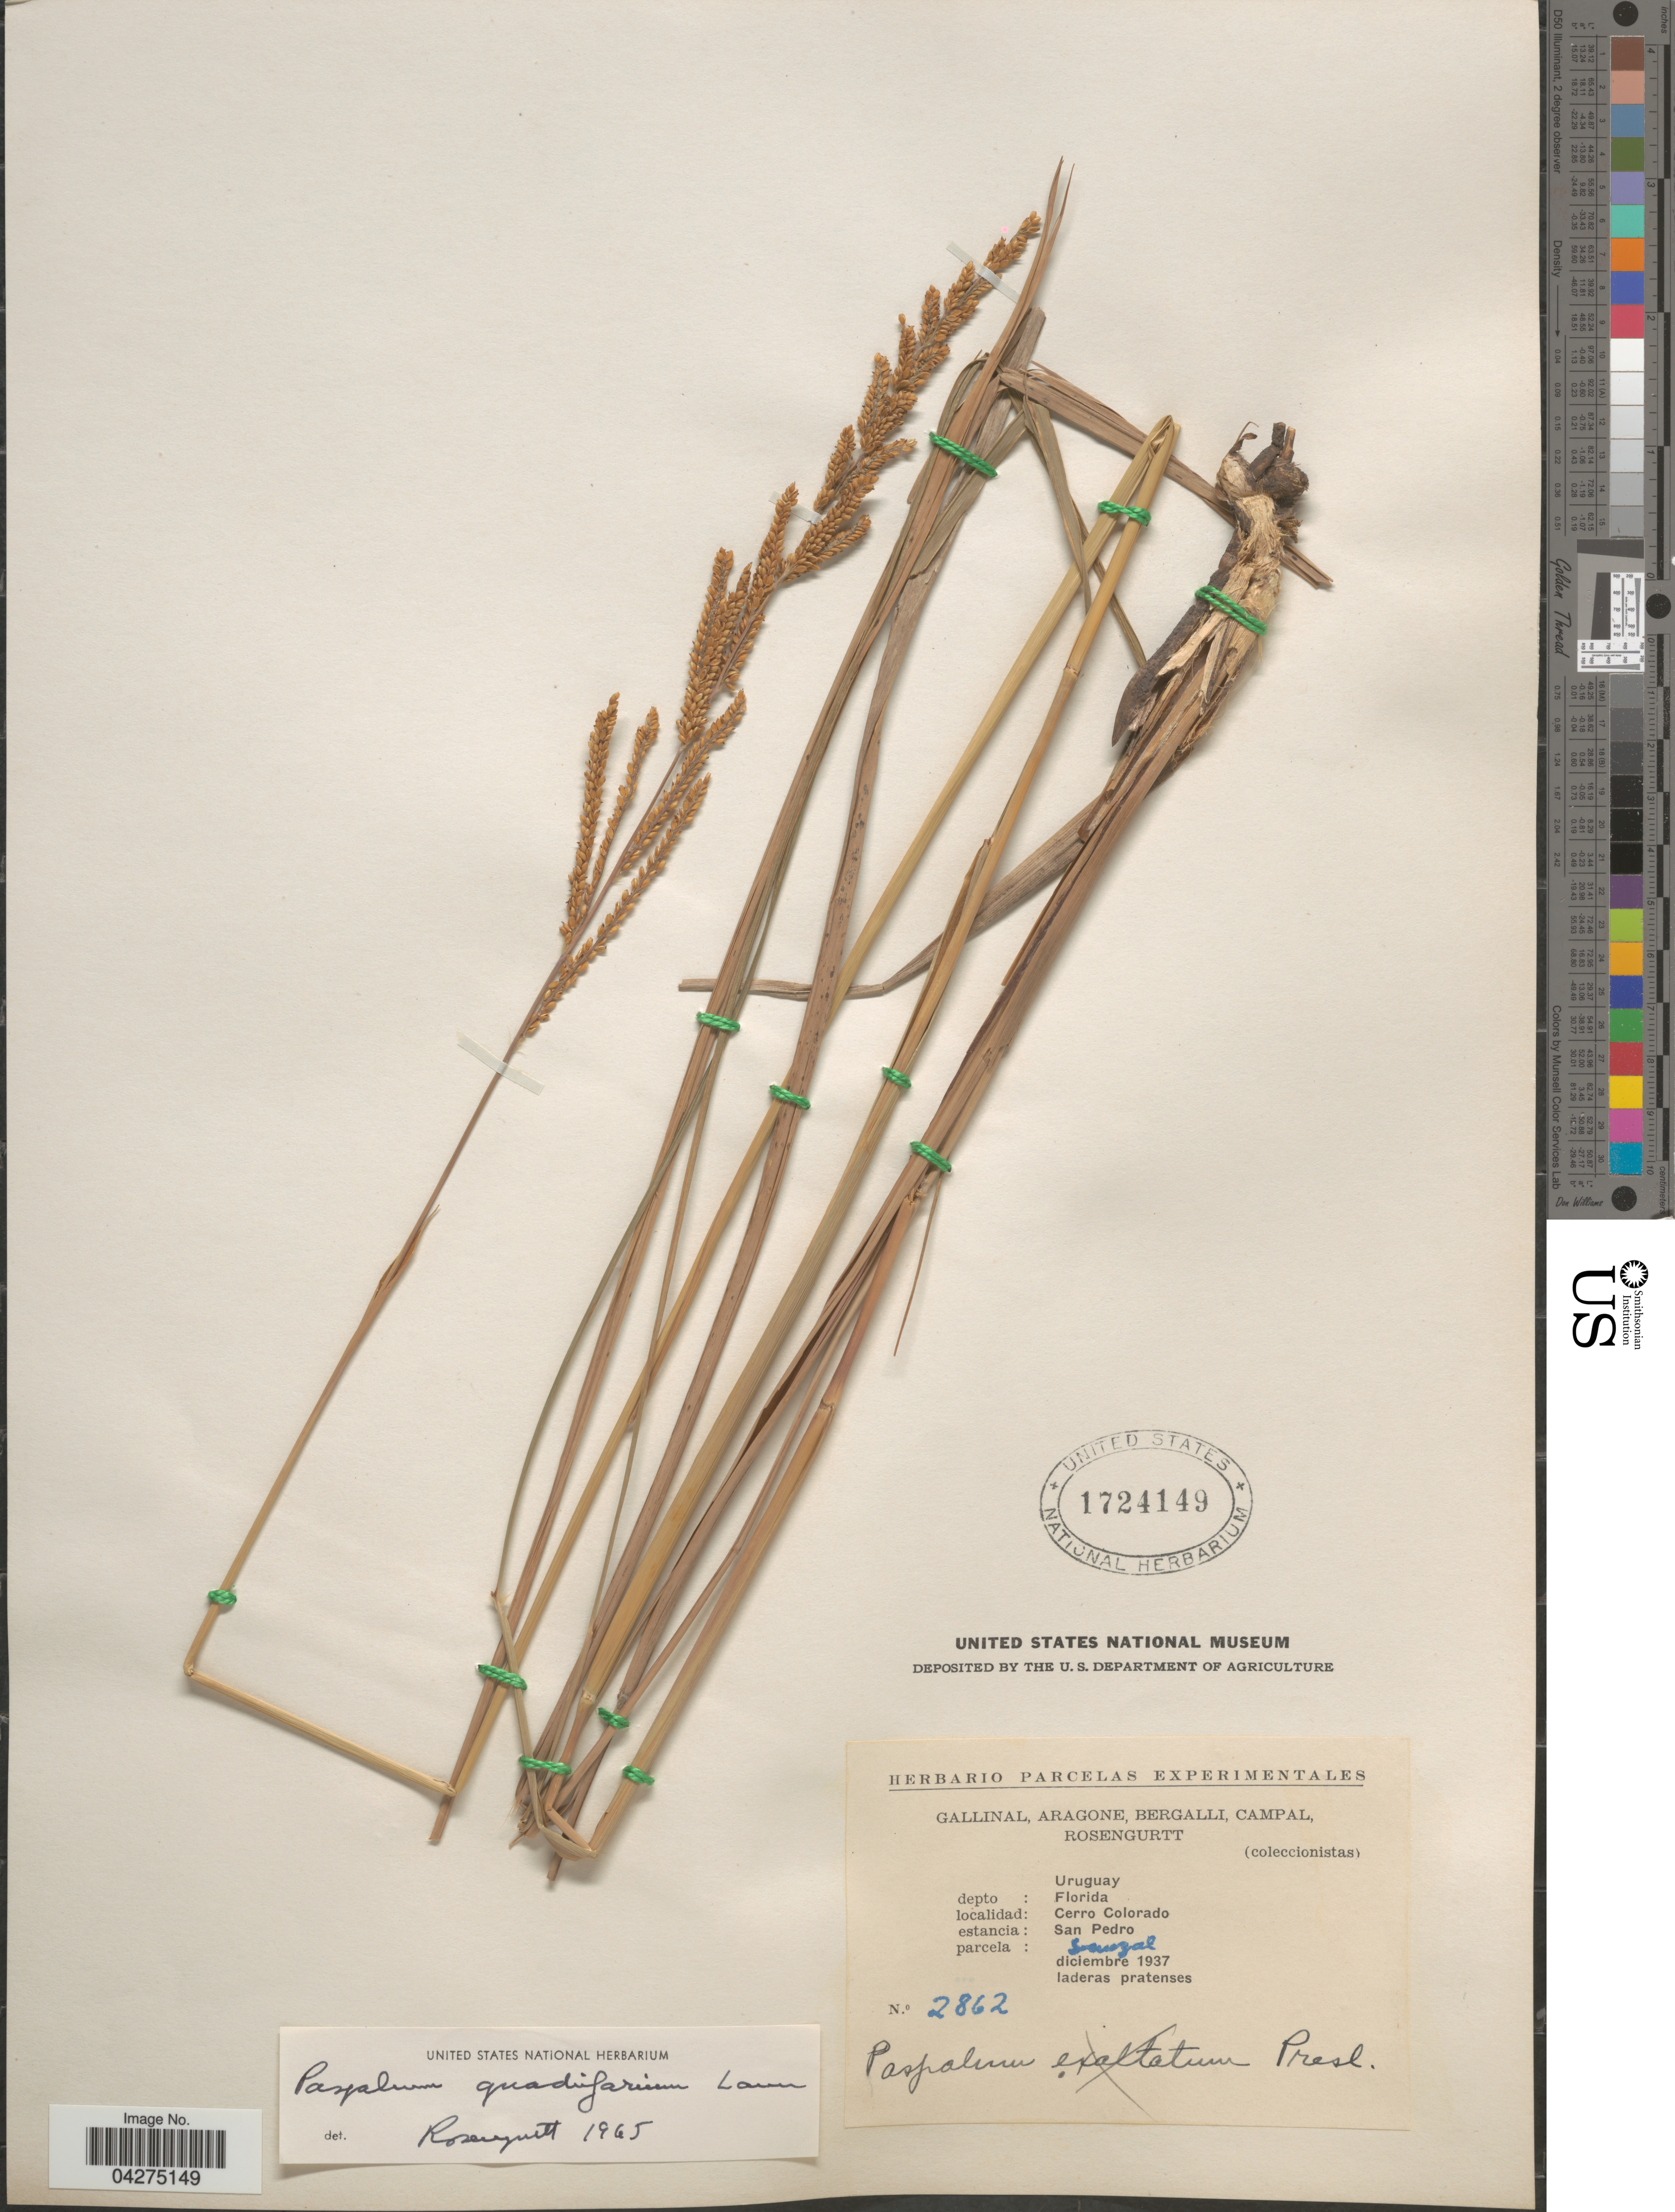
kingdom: Plantae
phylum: Tracheophyta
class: Liliopsida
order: Poales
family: Poaceae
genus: Paspalum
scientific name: Paspalum quadrifarium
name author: Lam.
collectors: -. Gallinal, -- Aragone, -- Bergalli, -- Campal & Rosengurtt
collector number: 2862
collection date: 1937-12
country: Uruguay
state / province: Florida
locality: Depto: Florida. Cerro Colorado. Estancia: San Pedro. Parcela: Sauzal.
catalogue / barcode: US 1724149